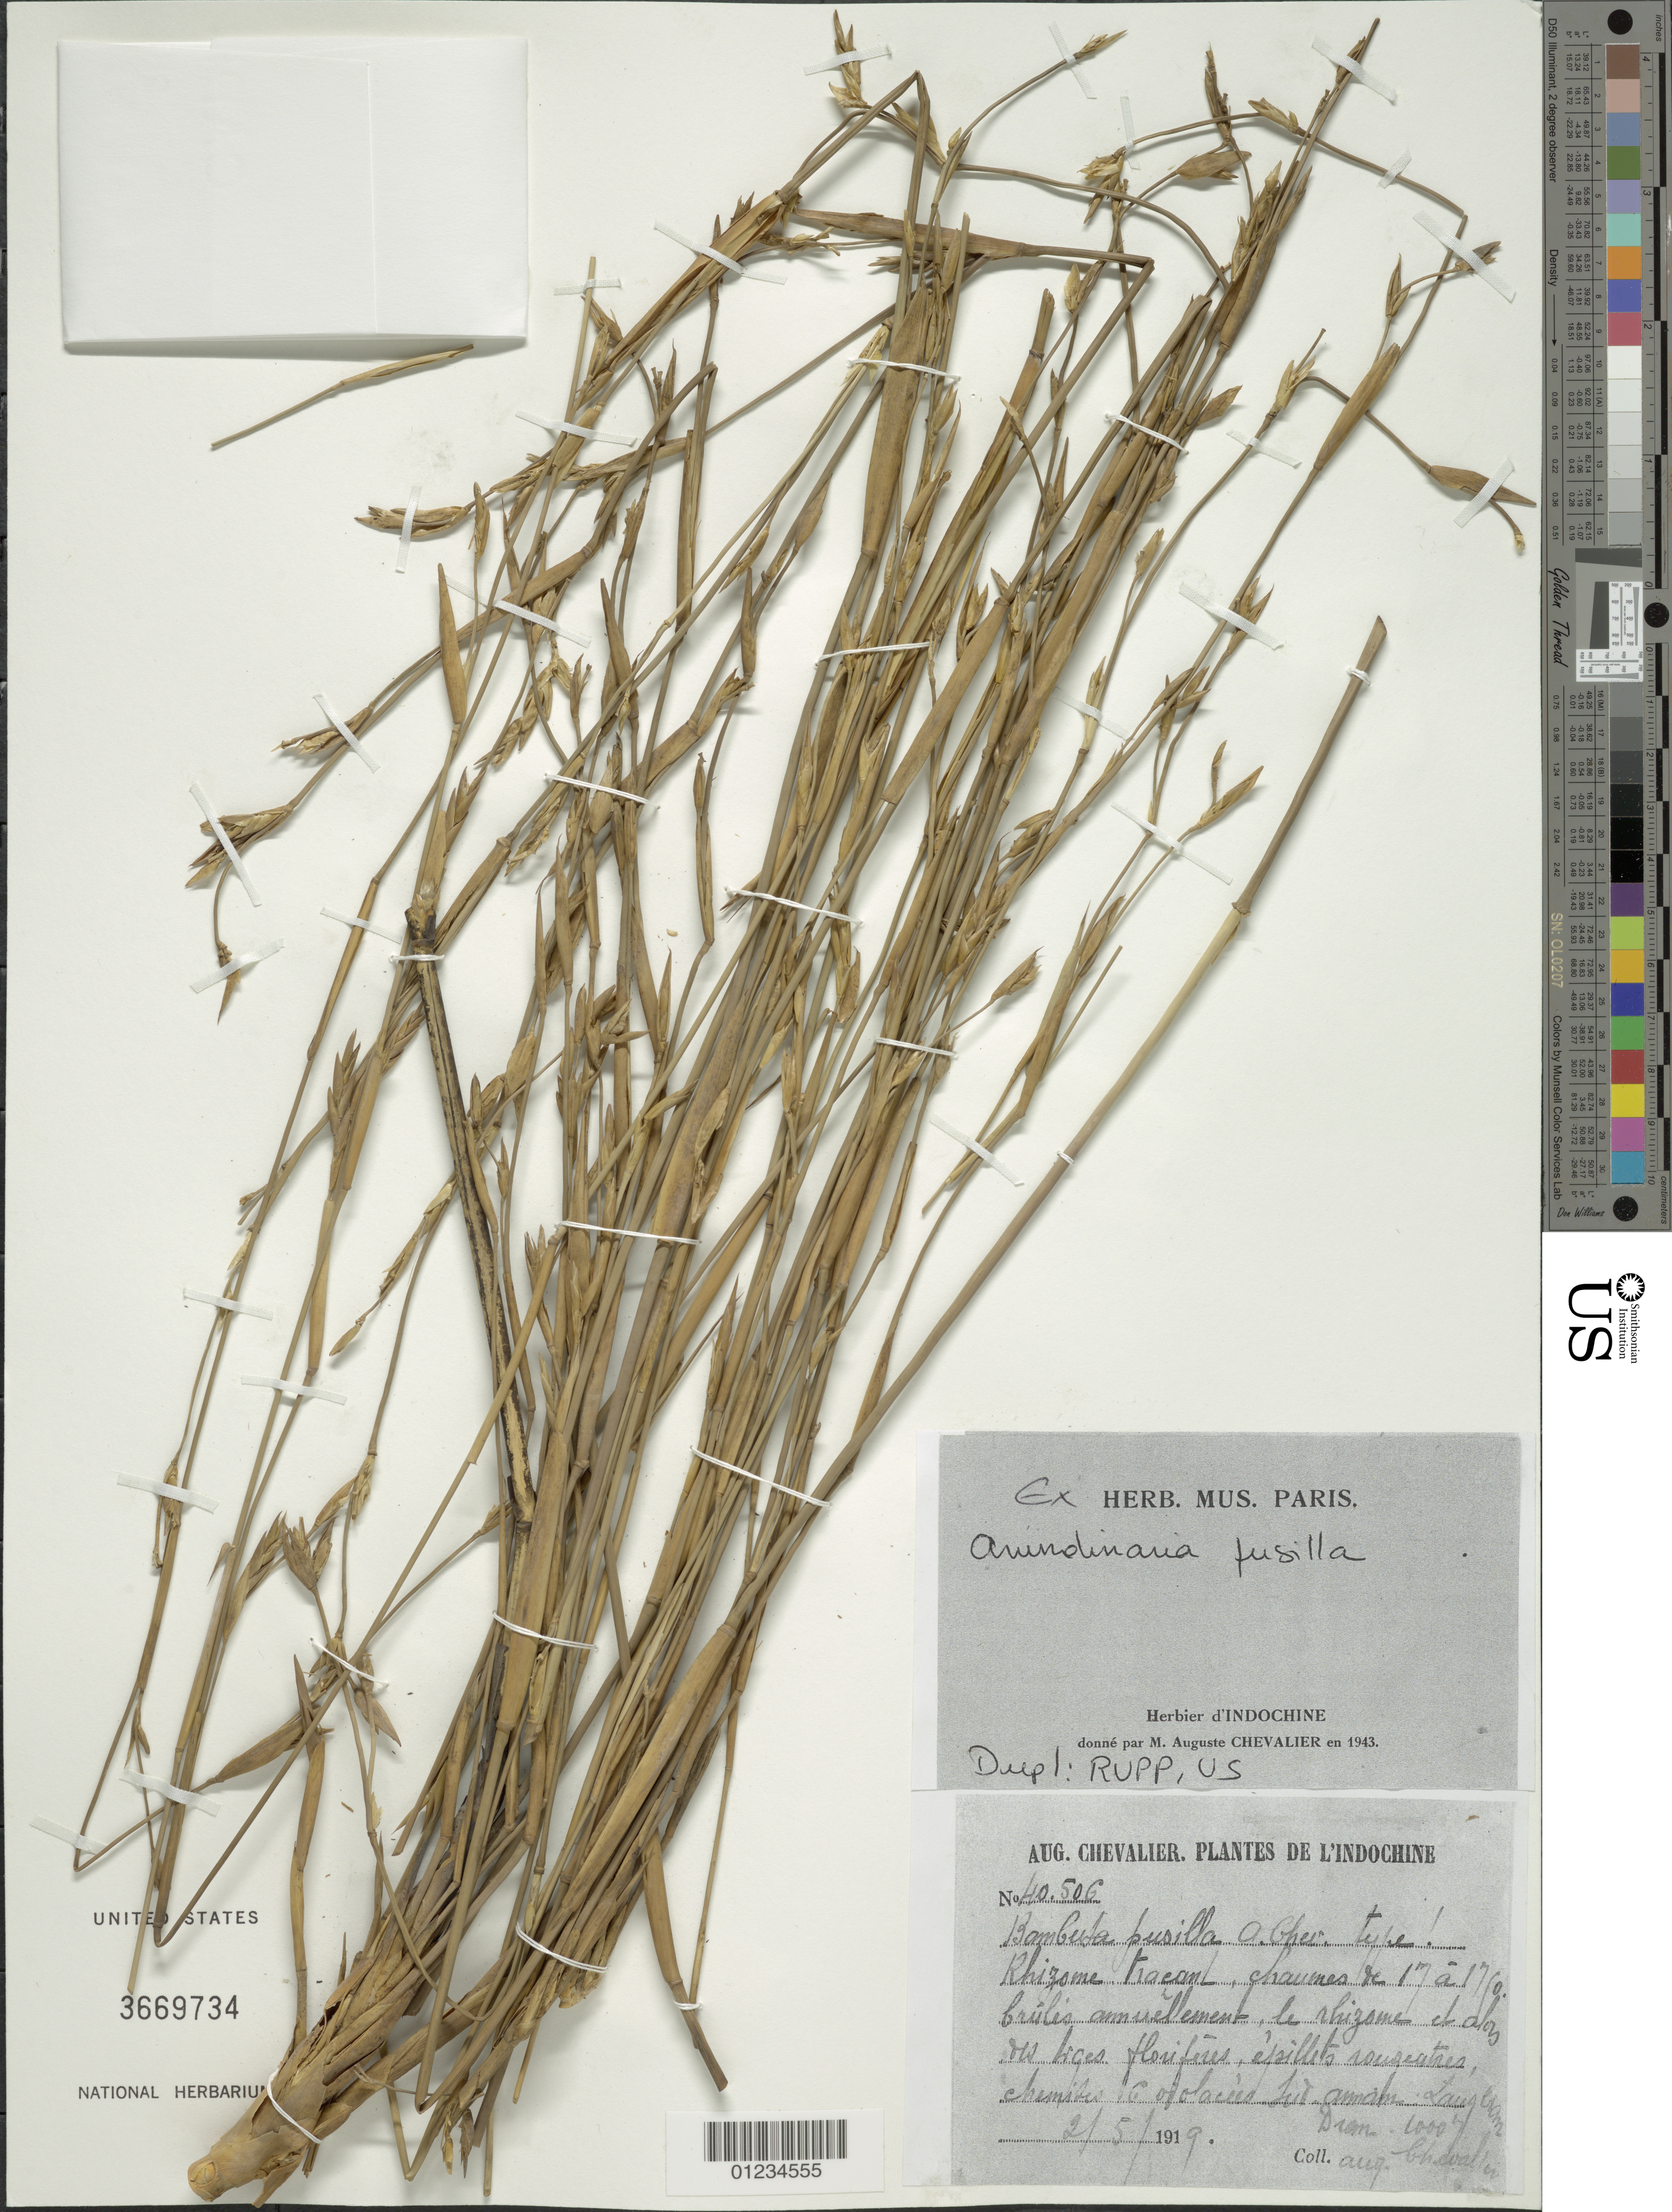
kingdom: Plantae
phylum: Tracheophyta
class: Liliopsida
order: Poales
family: Poaceae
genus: Arundinaria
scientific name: Arundinaria pusilla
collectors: A. J. Chevalier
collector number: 40506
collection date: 1919-05-02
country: Vietnam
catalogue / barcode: US 3669734